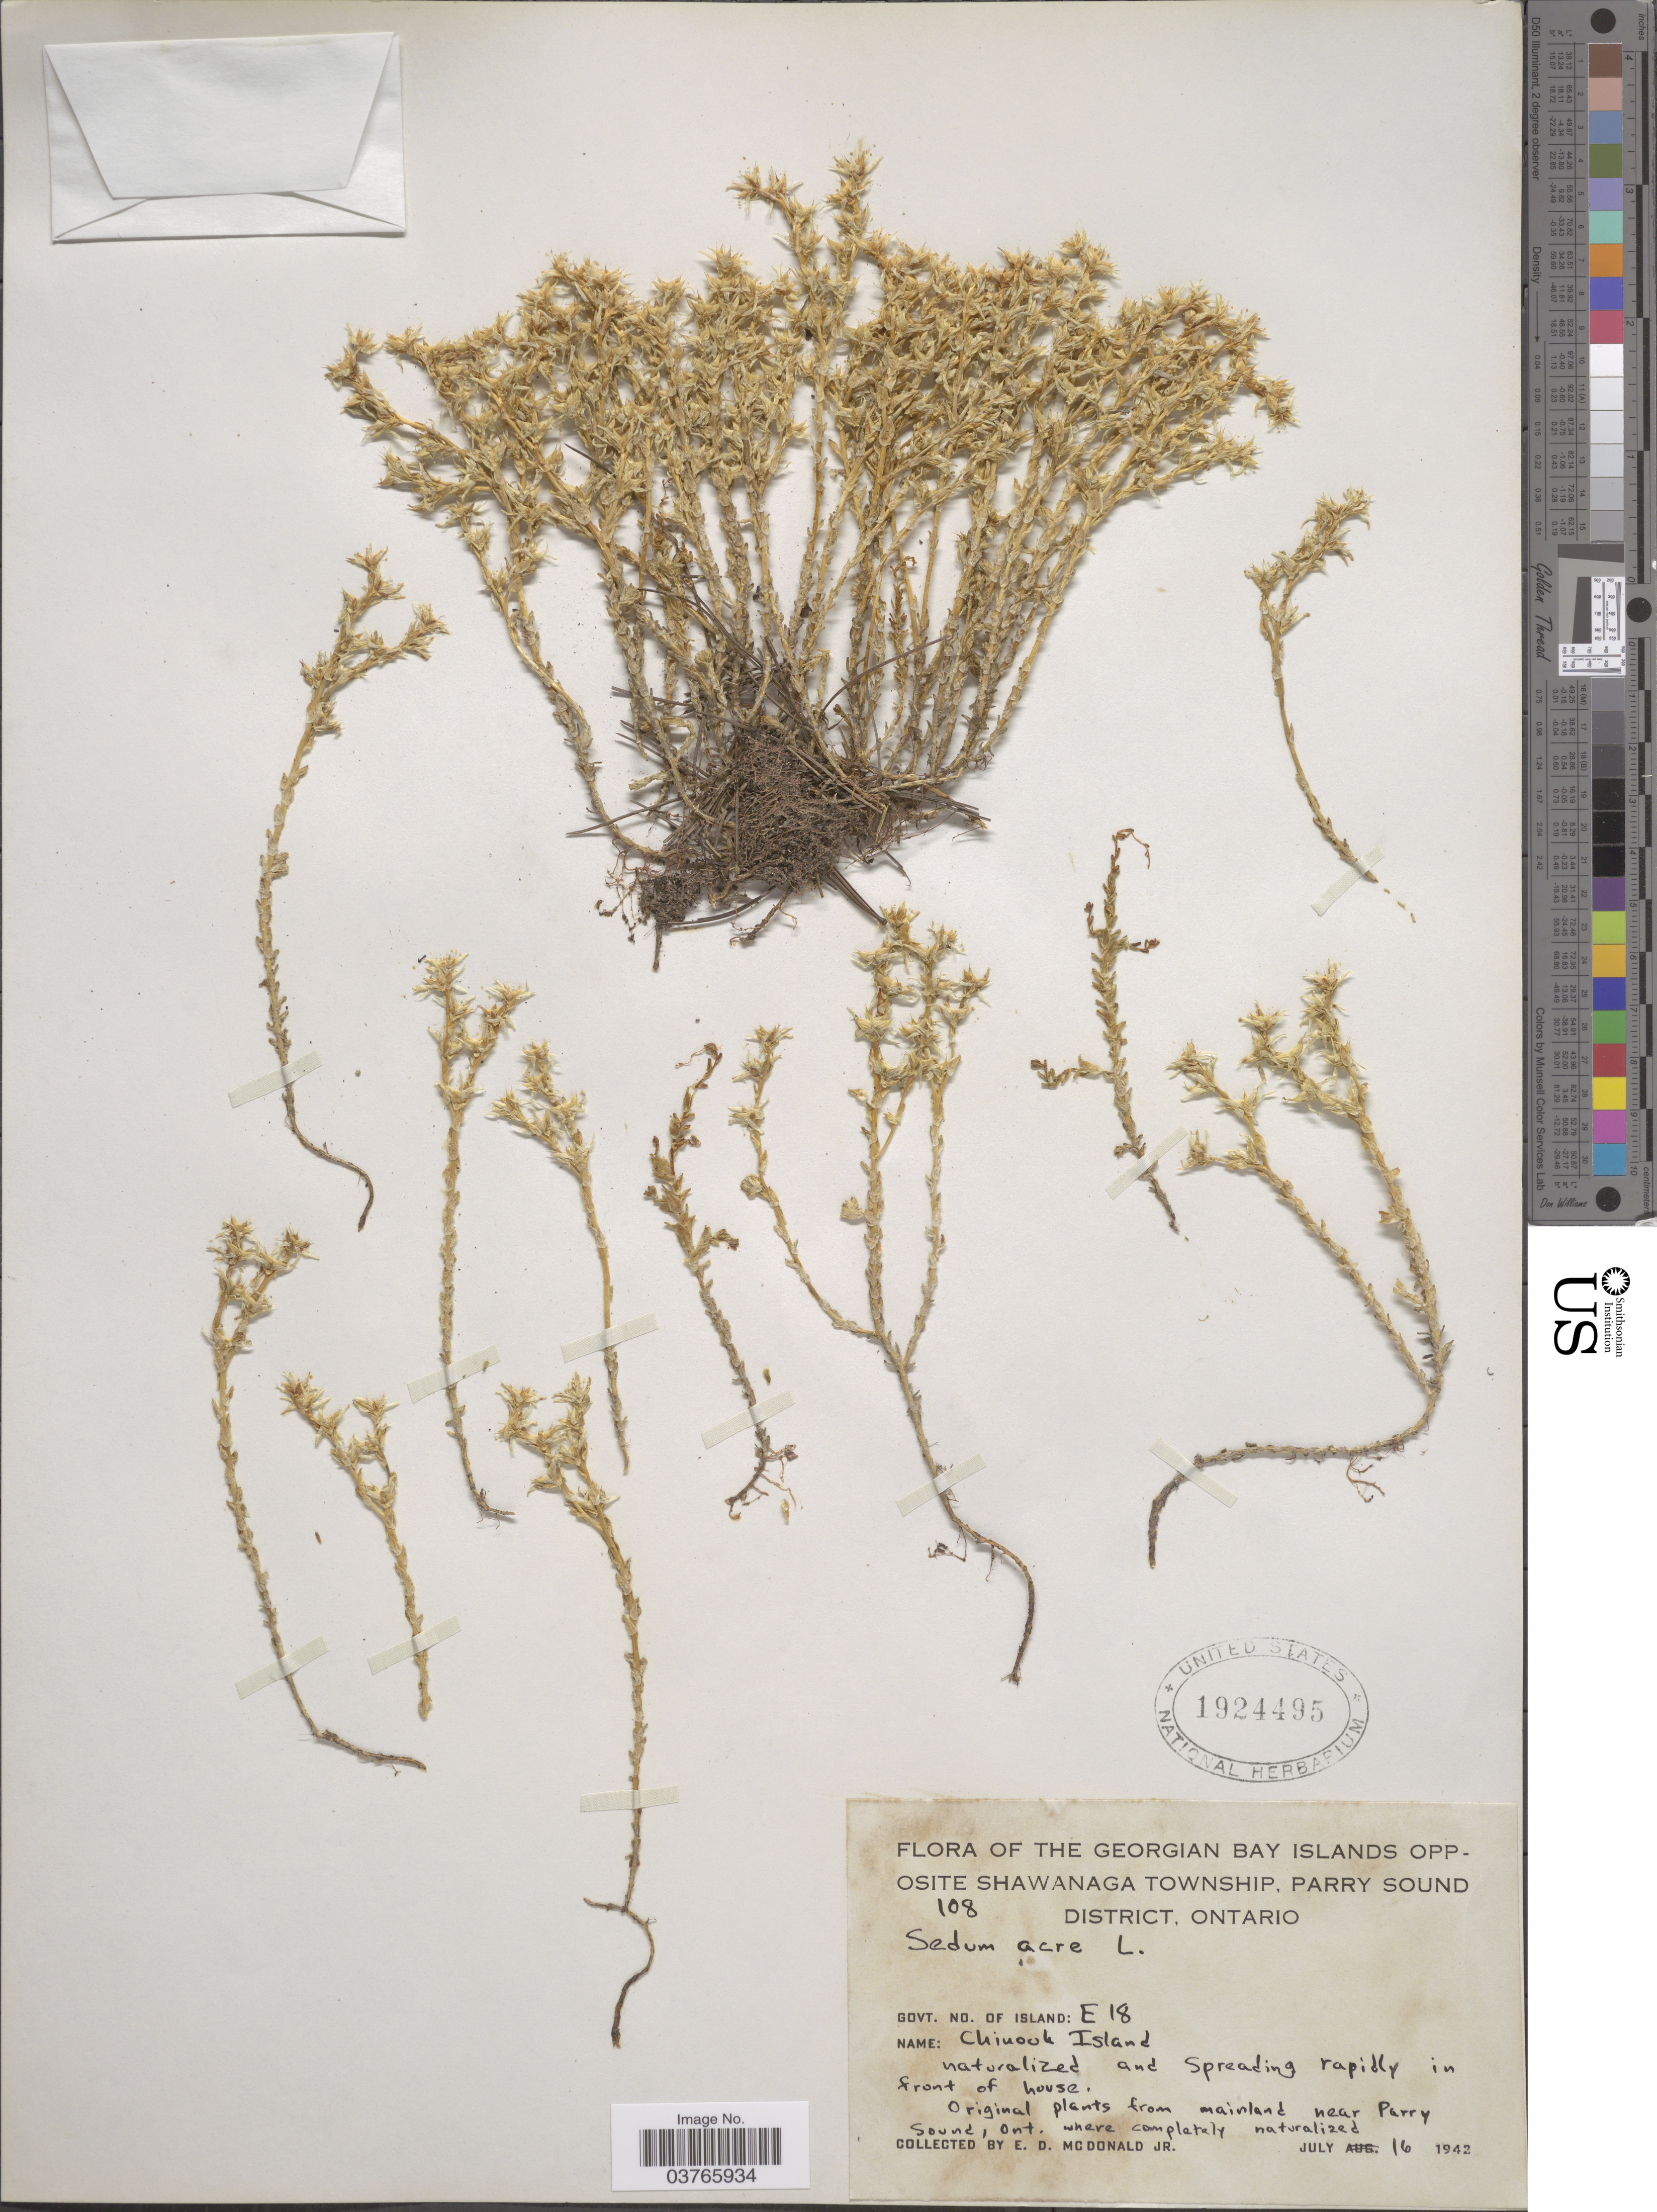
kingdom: Plantae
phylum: Tracheophyta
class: Magnoliopsida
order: Saxifragales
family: Crassulaceae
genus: Sedum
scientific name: Sedum acre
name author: L.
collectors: E. D. McDonald Jr.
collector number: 108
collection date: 1942-07-16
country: Canada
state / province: Ontario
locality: The Georgian Bay Islands opposite Shawanaga Township, Parry Sound District. Govt. No. of Island: E18. Name: Chinook Island.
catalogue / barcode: US 1924495